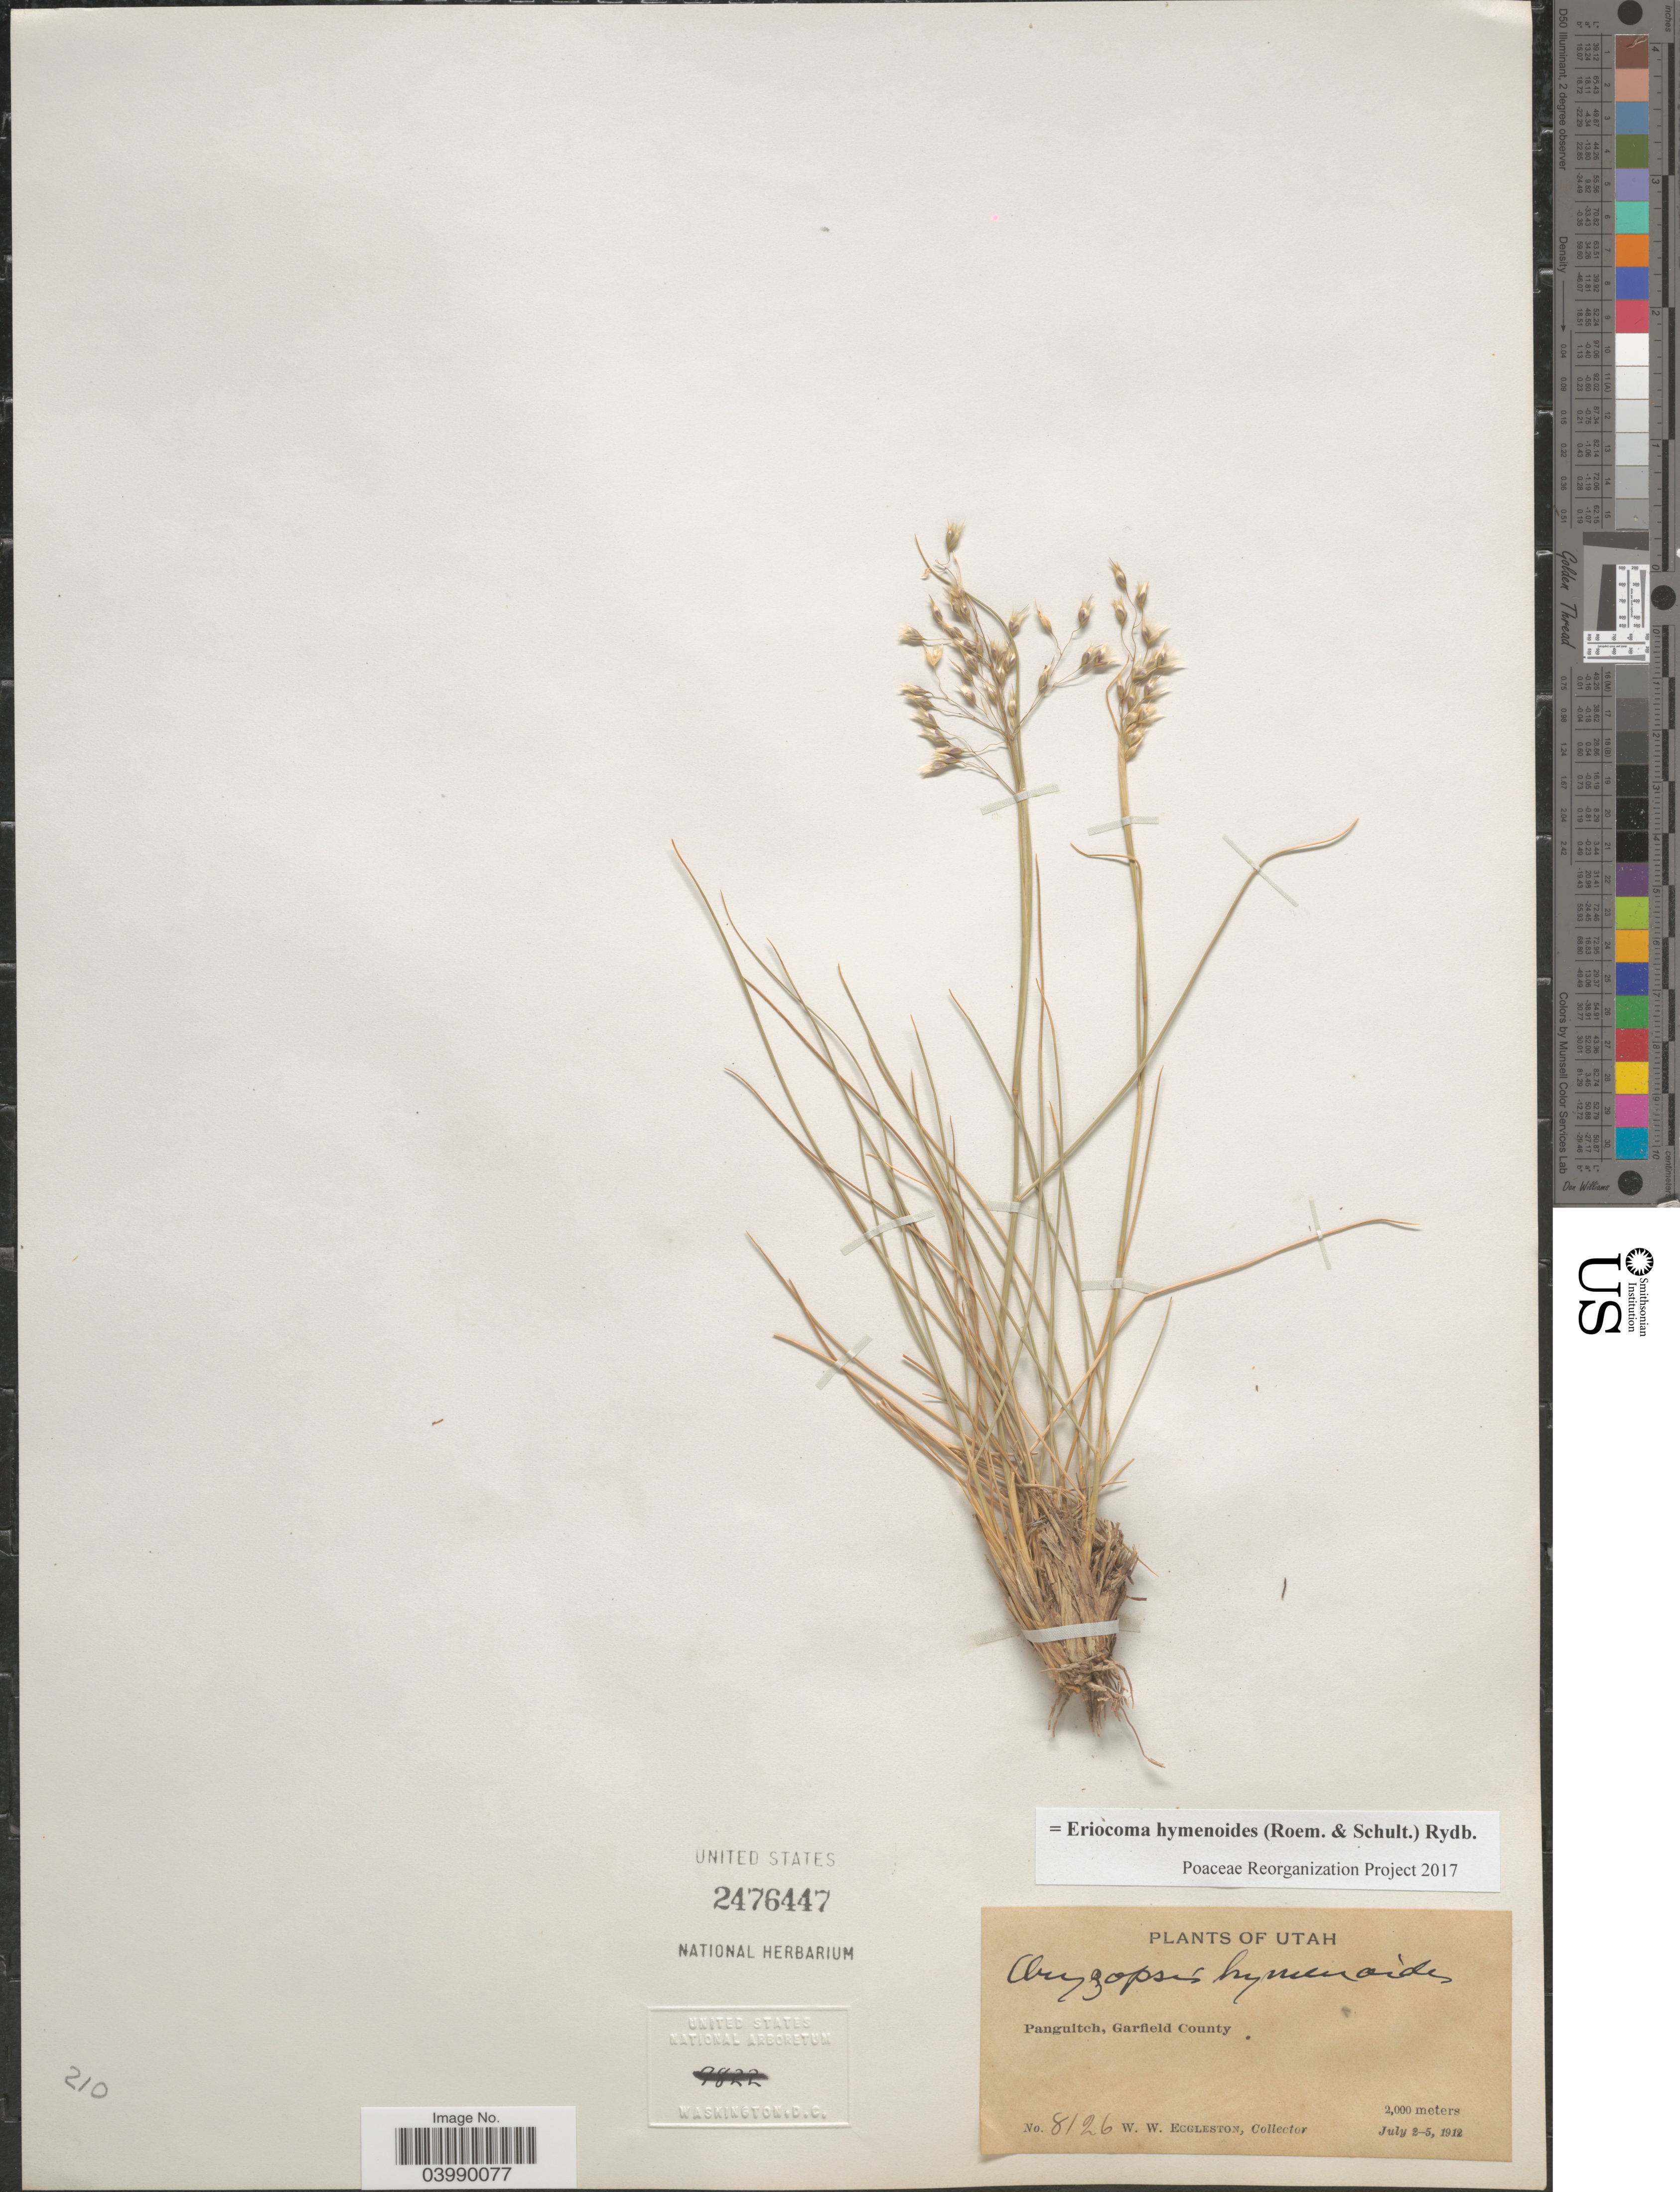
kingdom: Plantae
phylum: Tracheophyta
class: Liliopsida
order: Poales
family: Poaceae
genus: Eriocoma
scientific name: Eriocoma hymenoides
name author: (Roem. & Schult.) Rydb.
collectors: W. W. Eggleston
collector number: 8126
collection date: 1912-07-02/1912-07-05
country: United States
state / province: Utah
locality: Panguitch, Garfield County.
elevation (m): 2000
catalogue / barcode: US 2476447